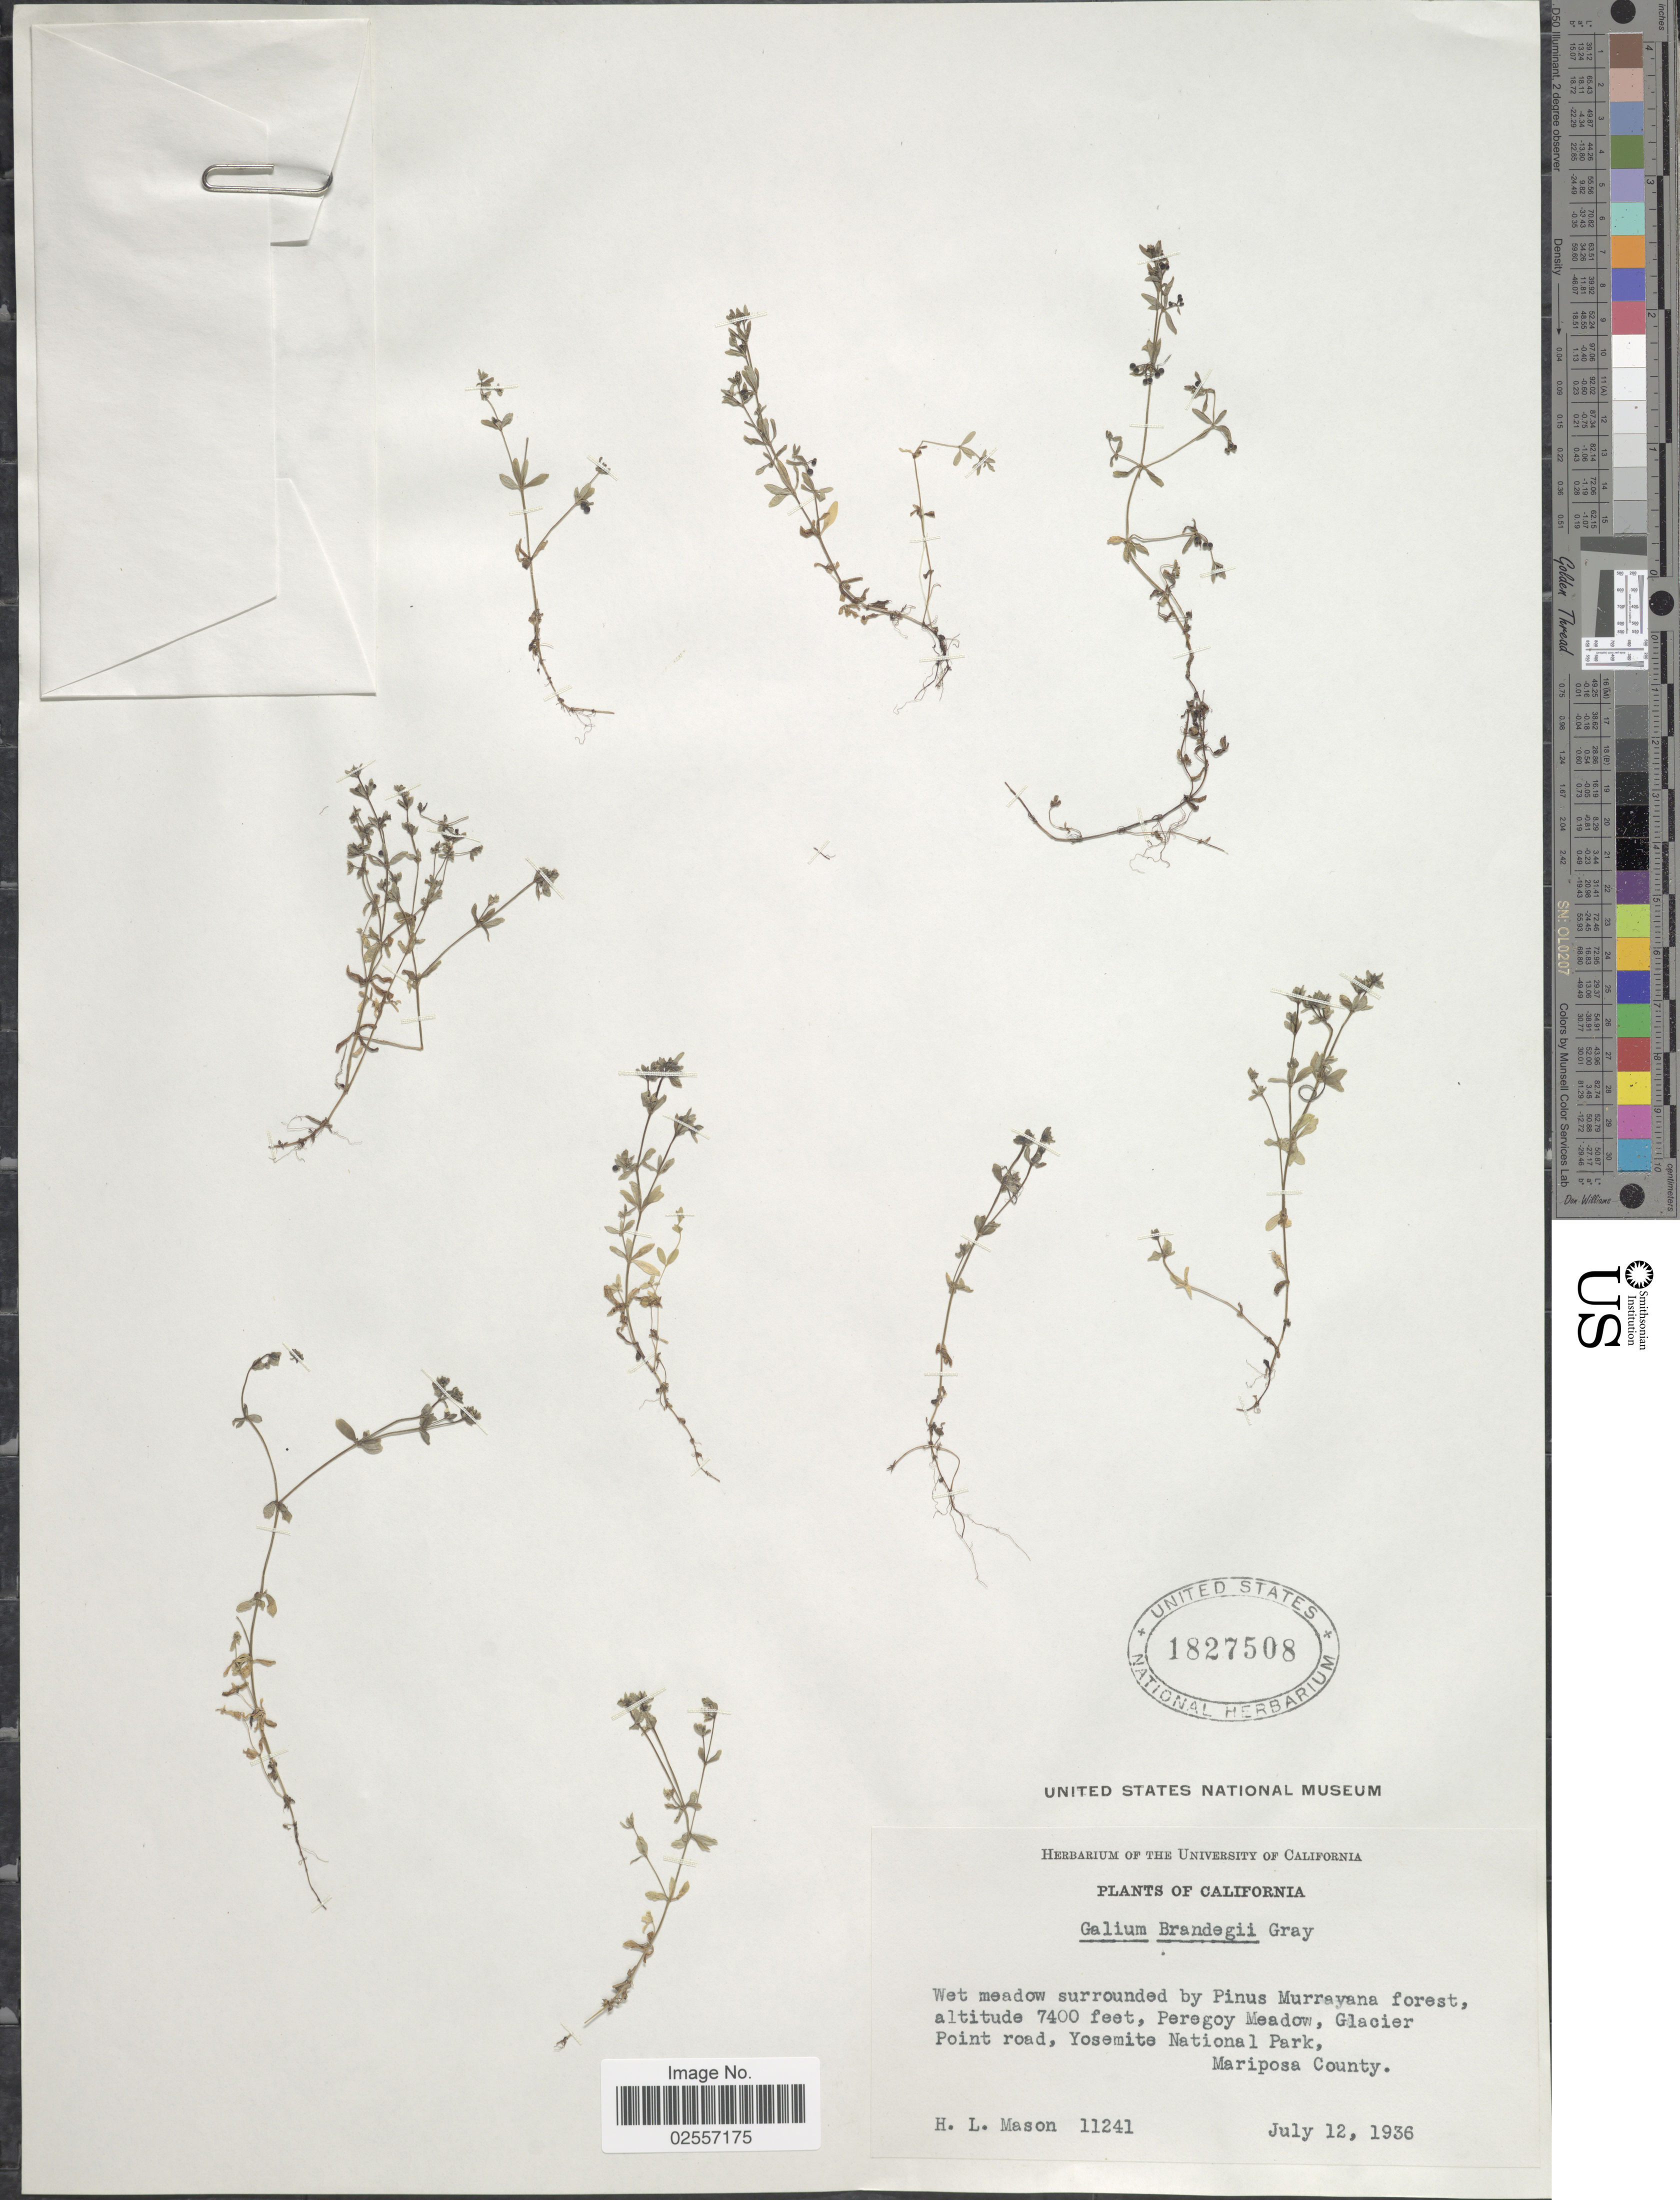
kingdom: Plantae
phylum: Tracheophyta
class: Magnoliopsida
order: Gentianales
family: Rubiaceae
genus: Galium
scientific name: Galium brandegeei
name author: A. Gray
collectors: H. L. Mason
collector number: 11241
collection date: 1936-07-12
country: United States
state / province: California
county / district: Mariposa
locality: Peregoy Meadow, Glacier Point road, Yosemite National Park, Mariposa County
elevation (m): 2256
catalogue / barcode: US 1827508